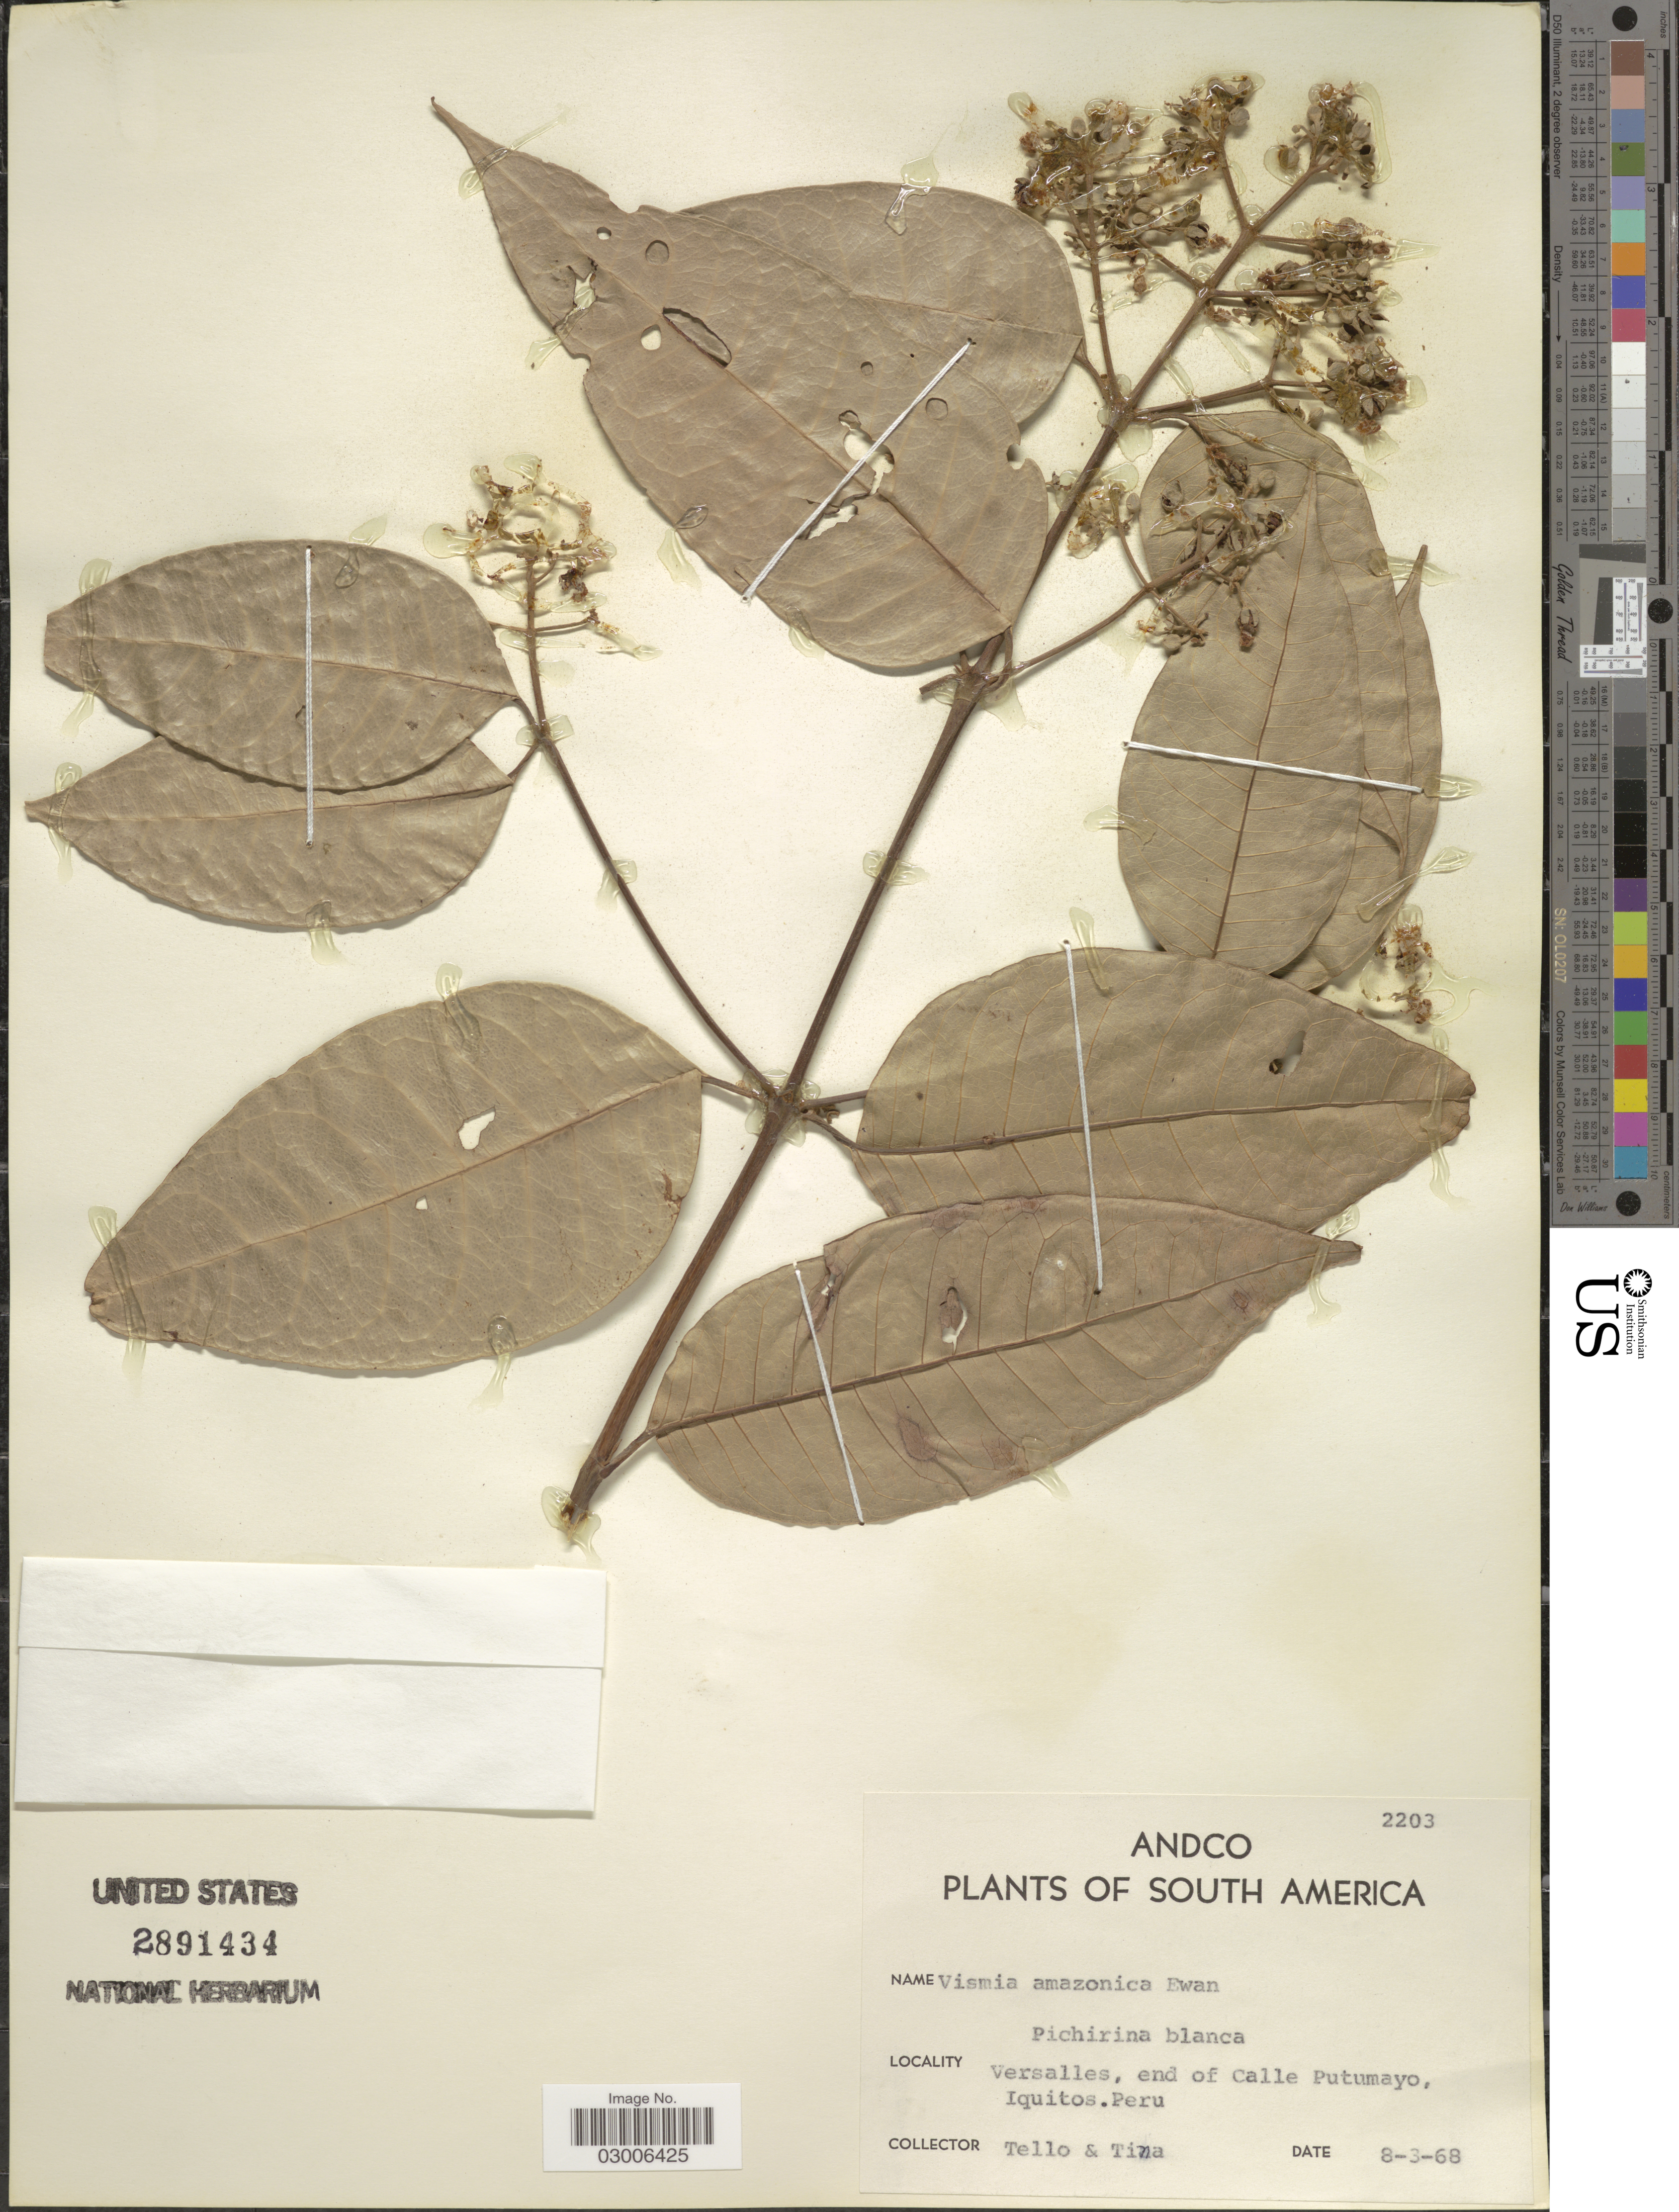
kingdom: Plantae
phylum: Tracheophyta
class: Magnoliopsida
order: Malpighiales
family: Hypericaceae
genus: Vismia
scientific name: Vismia amazonica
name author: Ewan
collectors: -. Tello & -. Tina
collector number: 2203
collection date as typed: Transcribed d/m/y: 8/3/68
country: Peru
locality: Andco. Versalles, end of Calle Putumayo, Iquitos.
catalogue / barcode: US 2891434